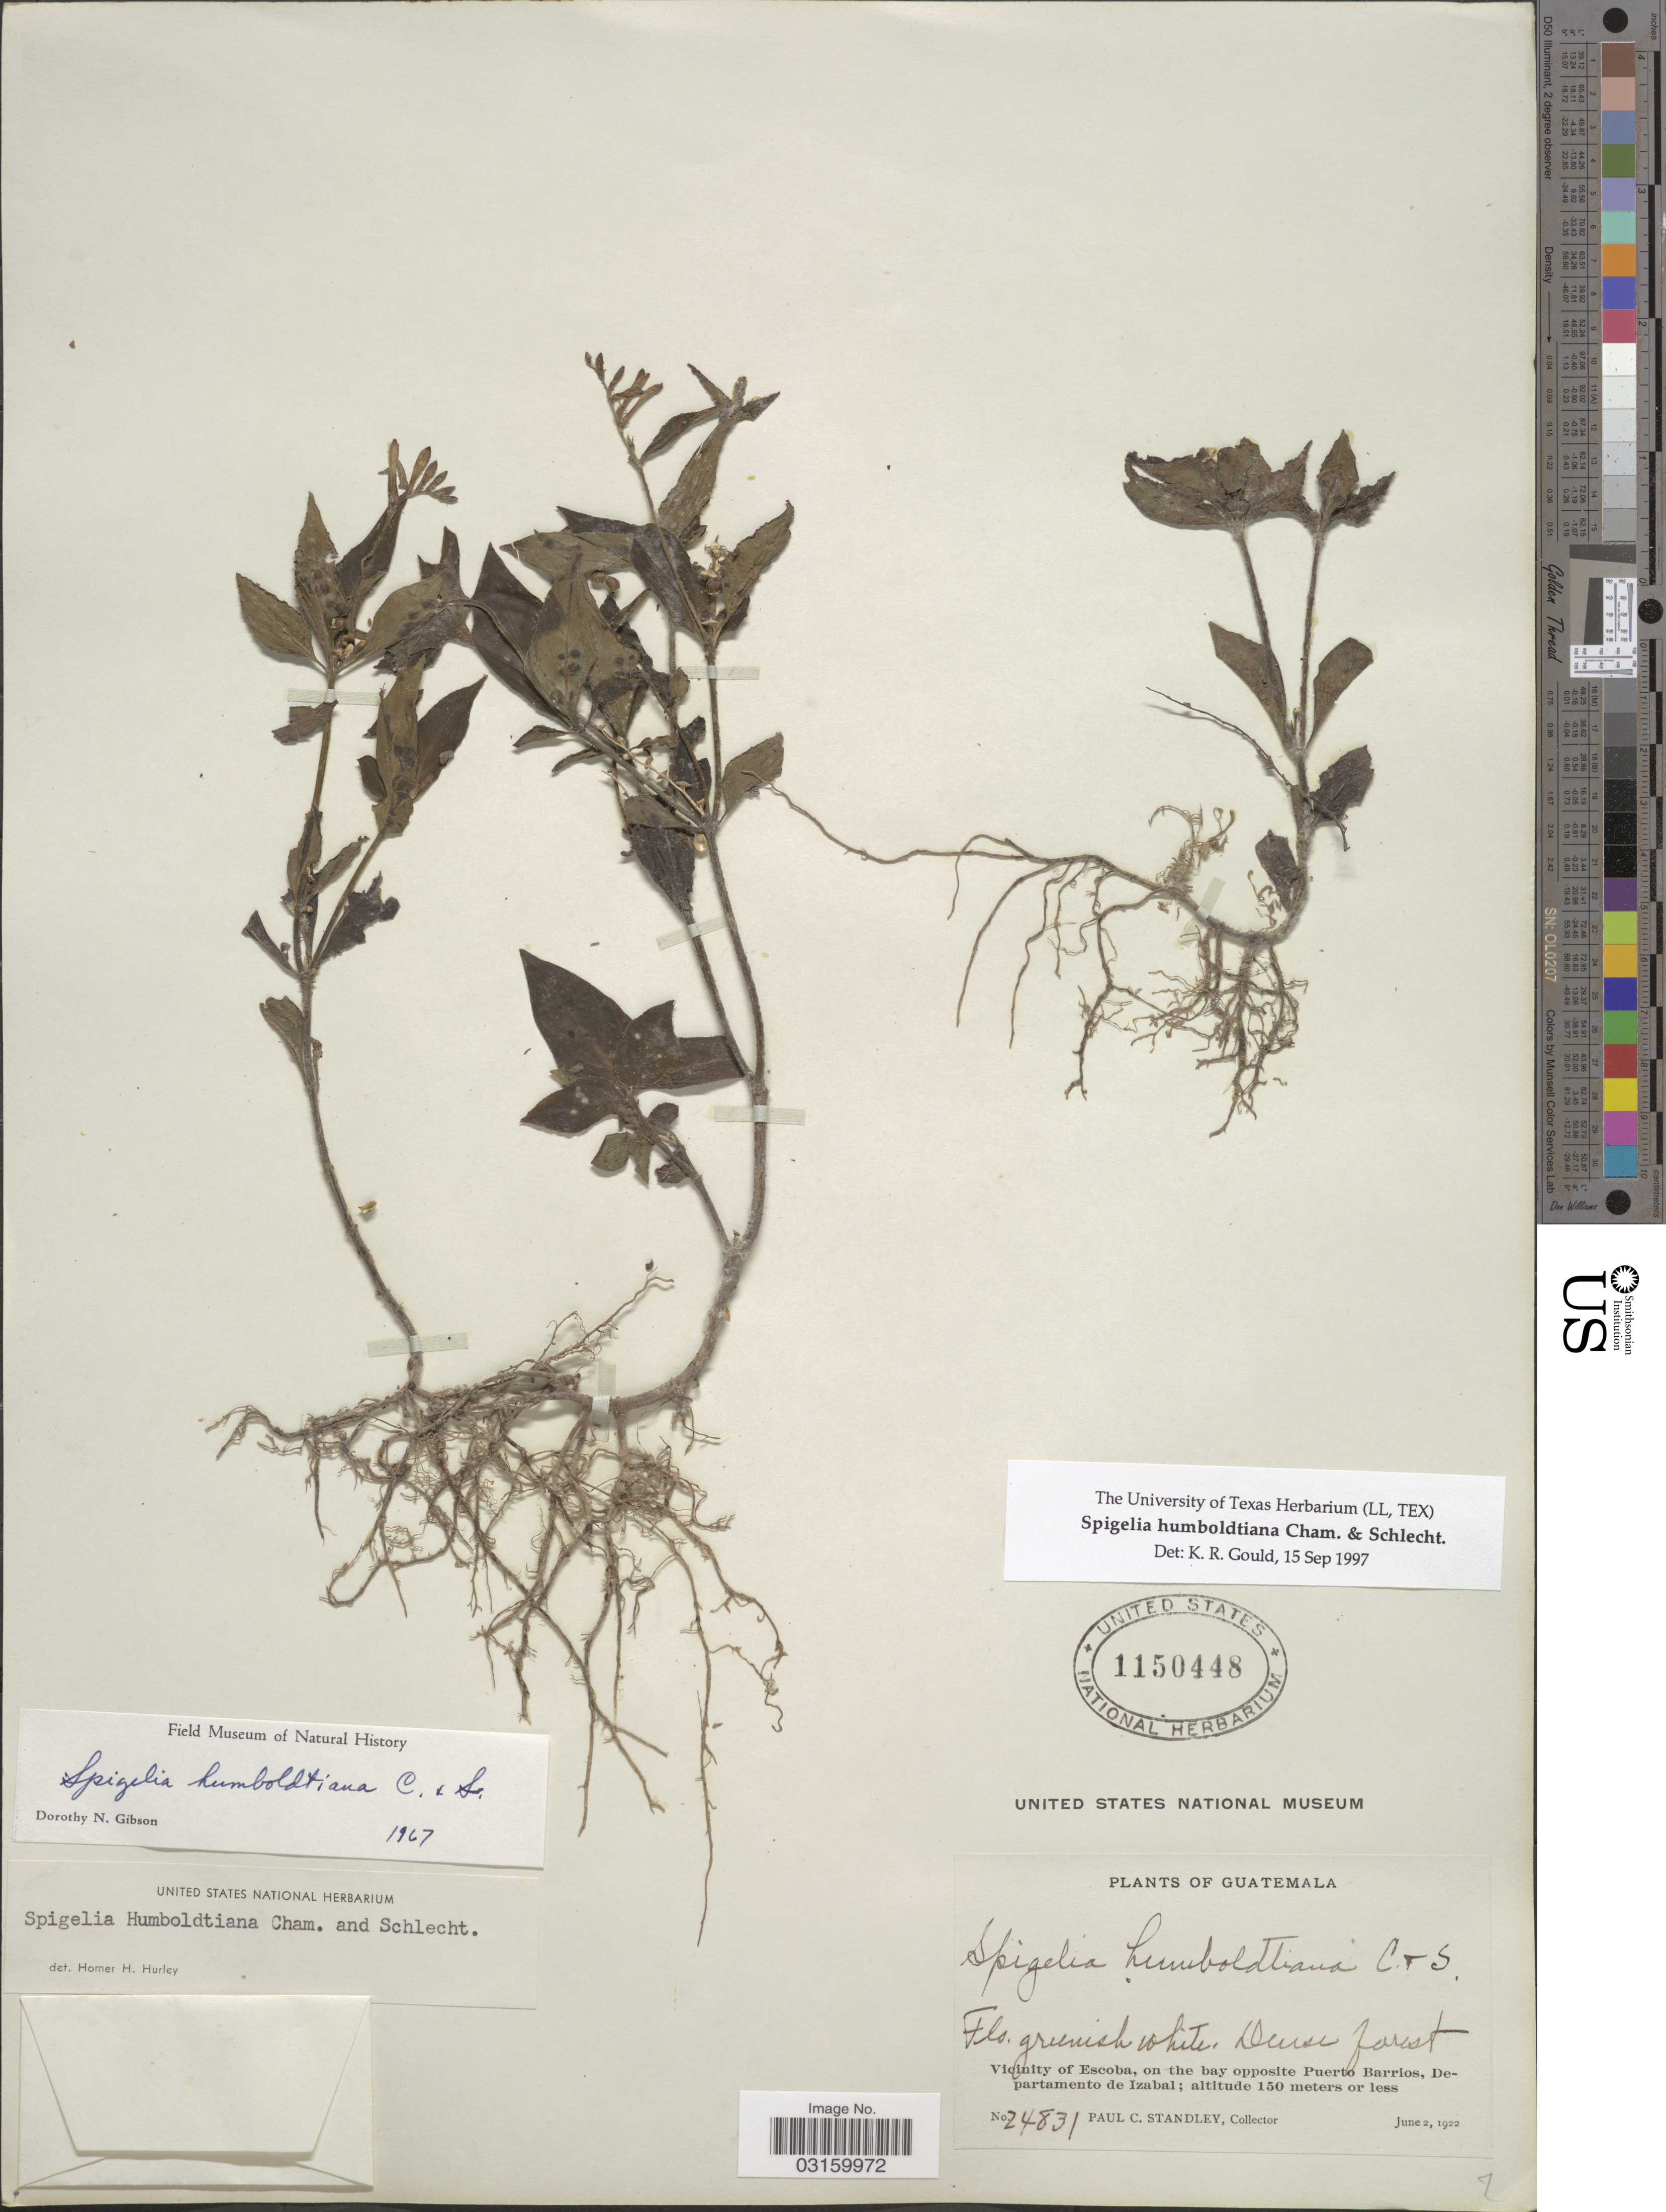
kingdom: Plantae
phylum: Tracheophyta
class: Magnoliopsida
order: Gentianales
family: Loganiaceae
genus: Spigelia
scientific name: Spigelia humboldtiana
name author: Cham. & Schltdl.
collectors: P. C. Standley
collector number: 24831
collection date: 1922-06-02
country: Guatemala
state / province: Izabal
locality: Vicinity of Escoba, on the bay opposite Puerto Barrios, Departamento de Izabal.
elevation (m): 150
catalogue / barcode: US 1150448